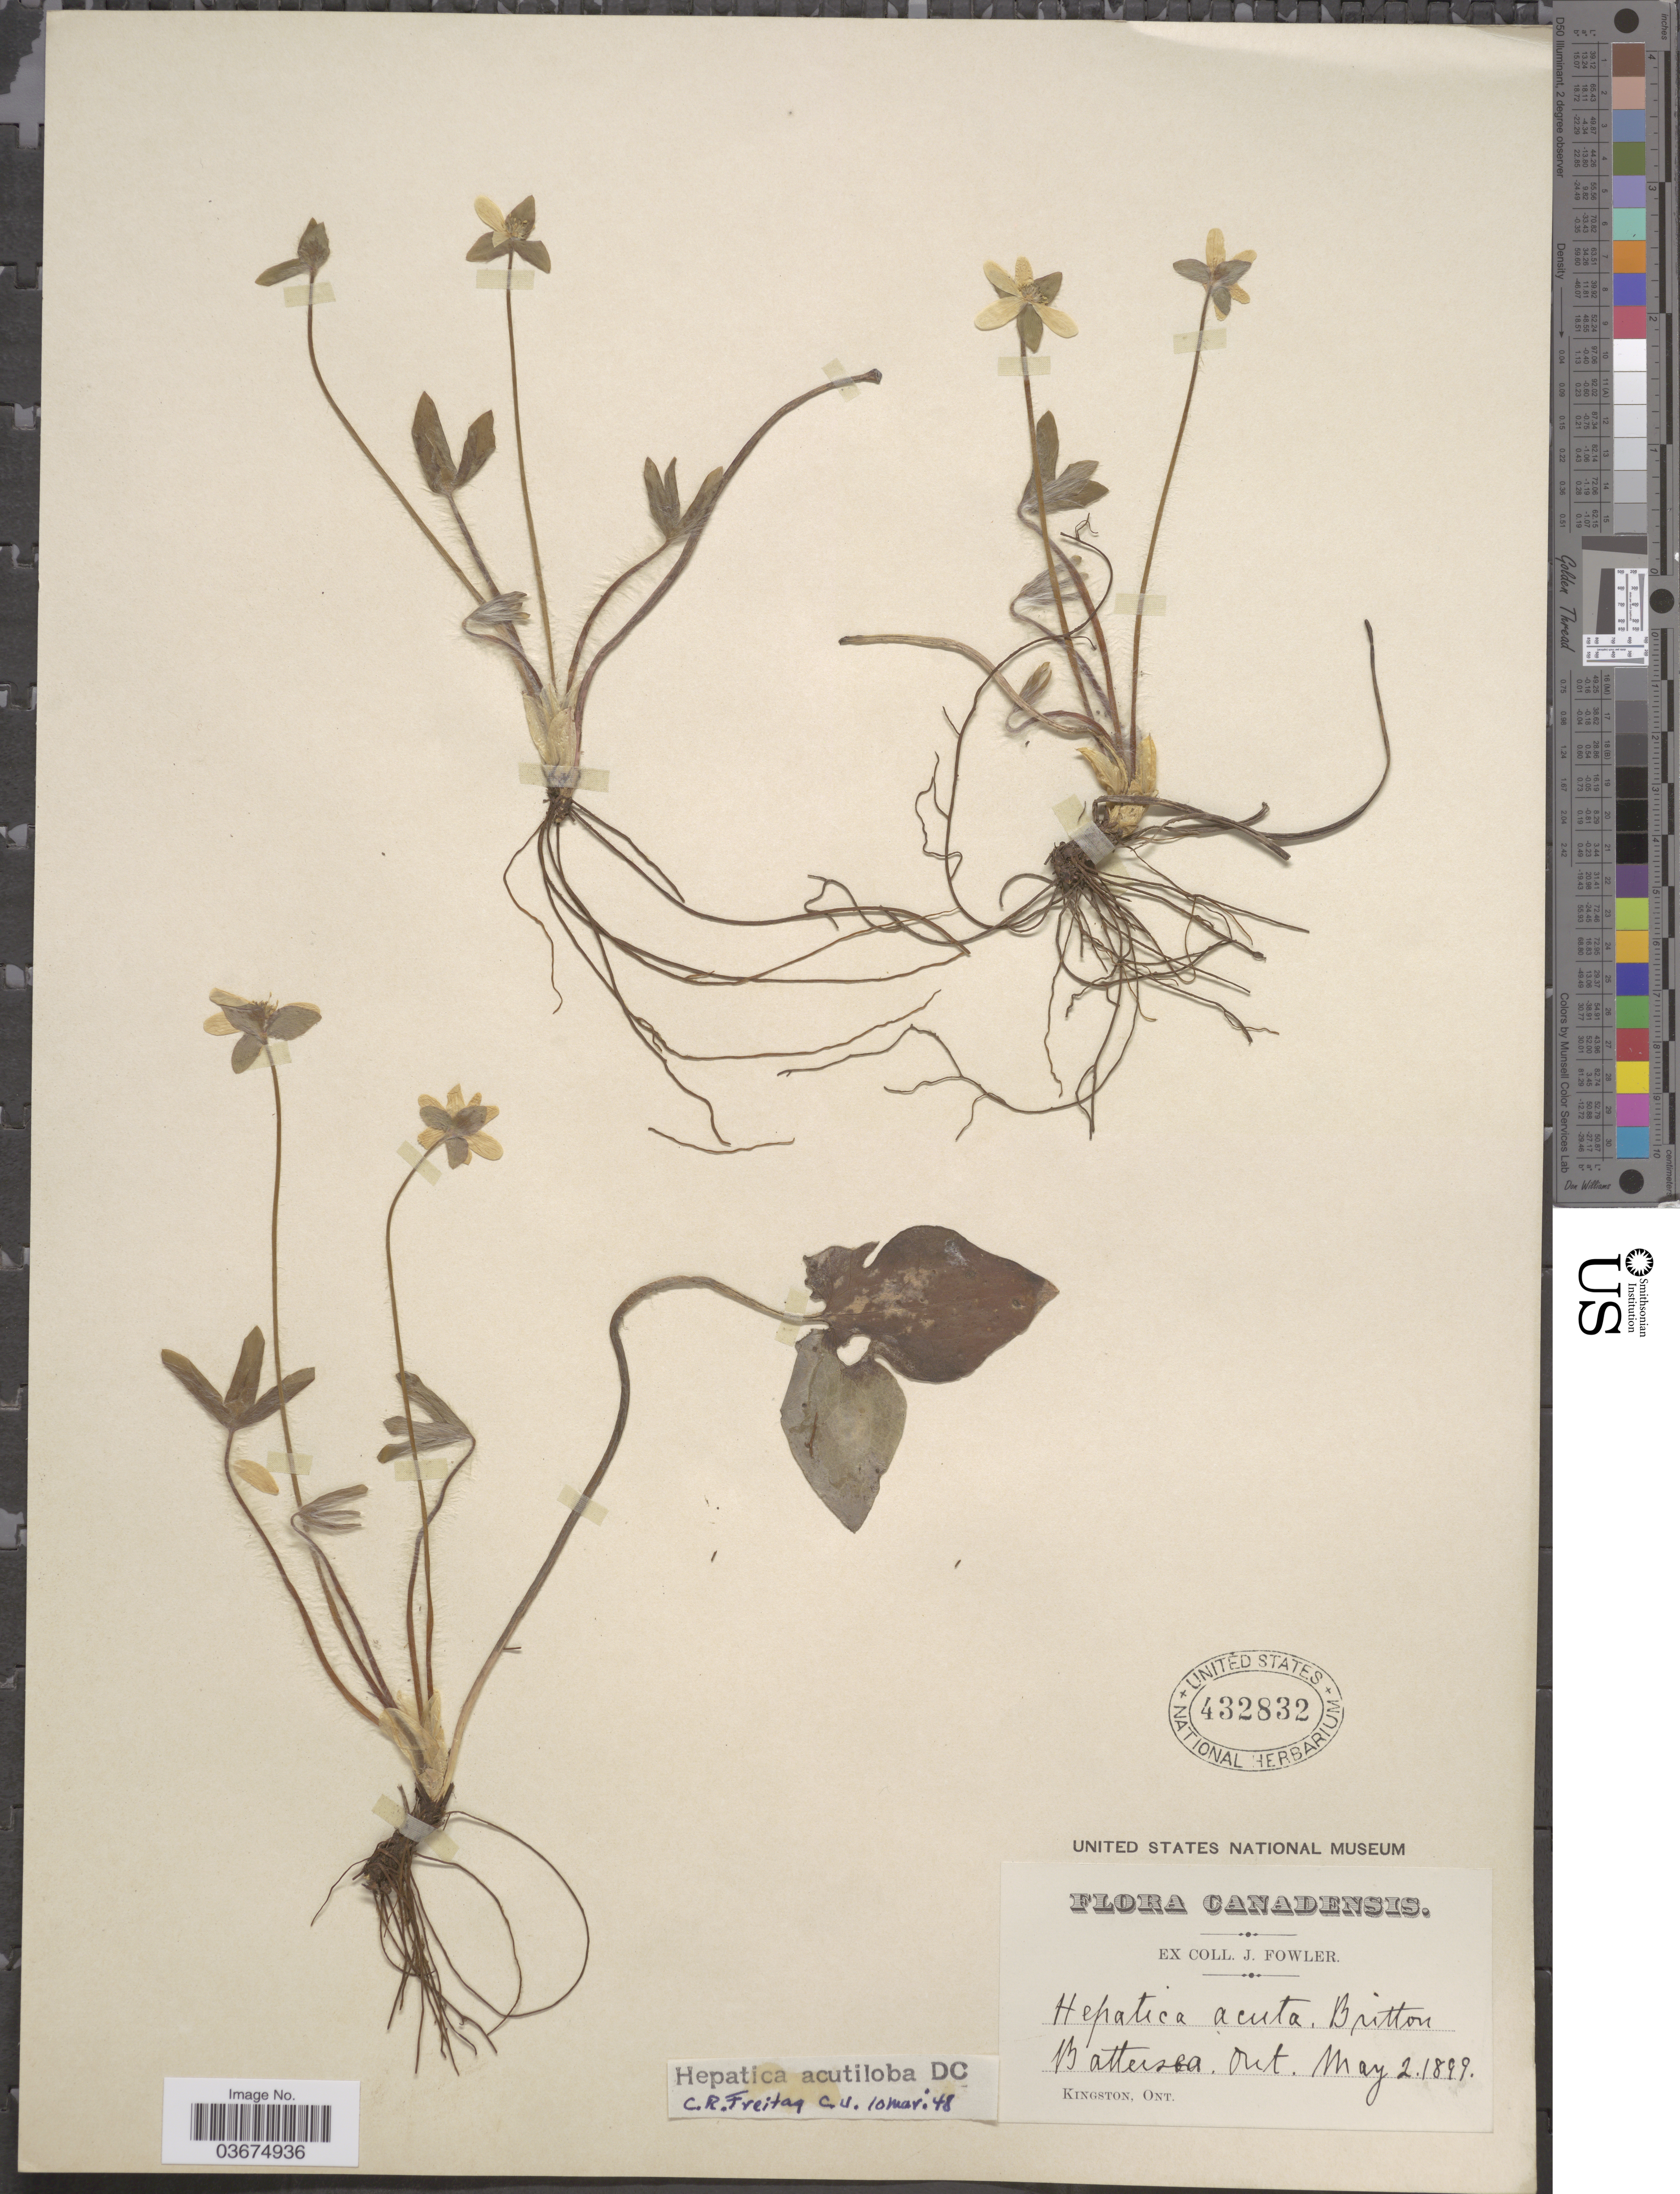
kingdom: Plantae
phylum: Tracheophyta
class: Magnoliopsida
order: Ranunculales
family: Ranunculaceae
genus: Hepatica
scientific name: Hepatica acutiloba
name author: DC.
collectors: J. Fowler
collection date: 1899-05-02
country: Canada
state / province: Ontario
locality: Battersea.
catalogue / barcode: US 432832